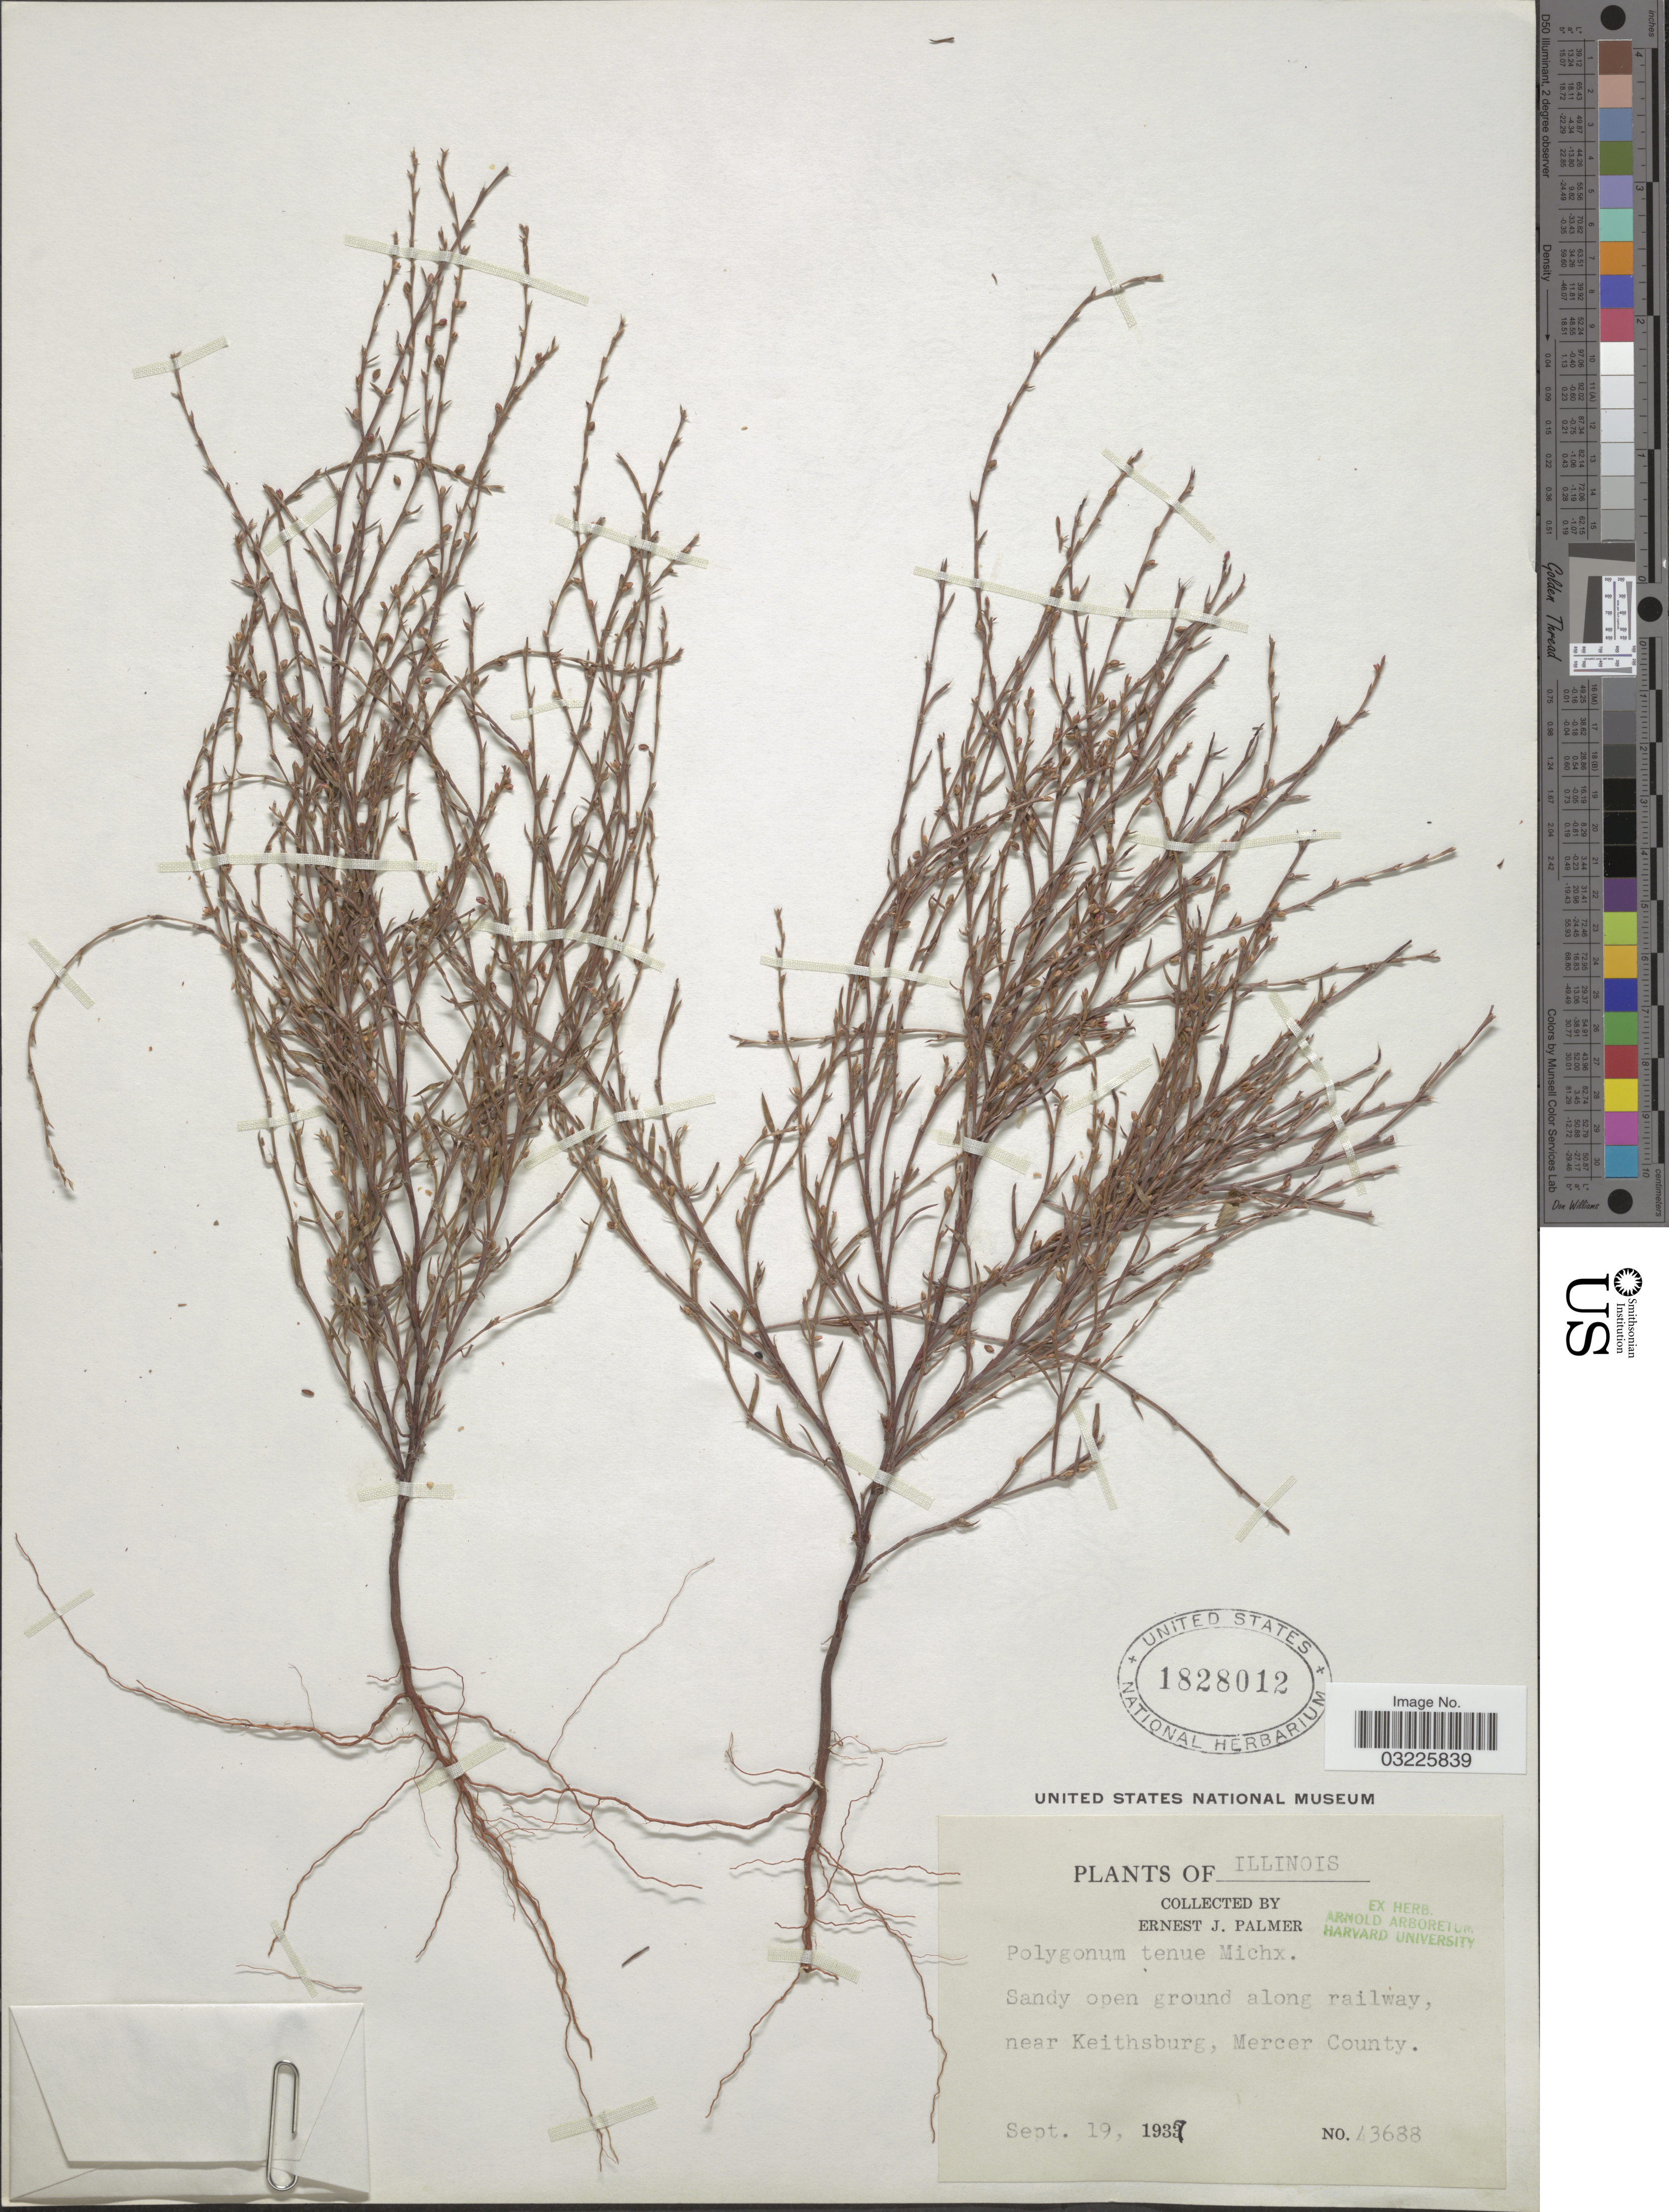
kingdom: Plantae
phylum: Tracheophyta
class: Magnoliopsida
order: Caryophyllales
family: Polygonaceae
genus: Polygonum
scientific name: Polygonum tenue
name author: F. Michx.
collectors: E. J. Palmer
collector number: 13688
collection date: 1937-09-19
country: United States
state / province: Illinois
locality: Along railway, near Keithsburg, Mercer County.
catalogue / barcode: US 1828012